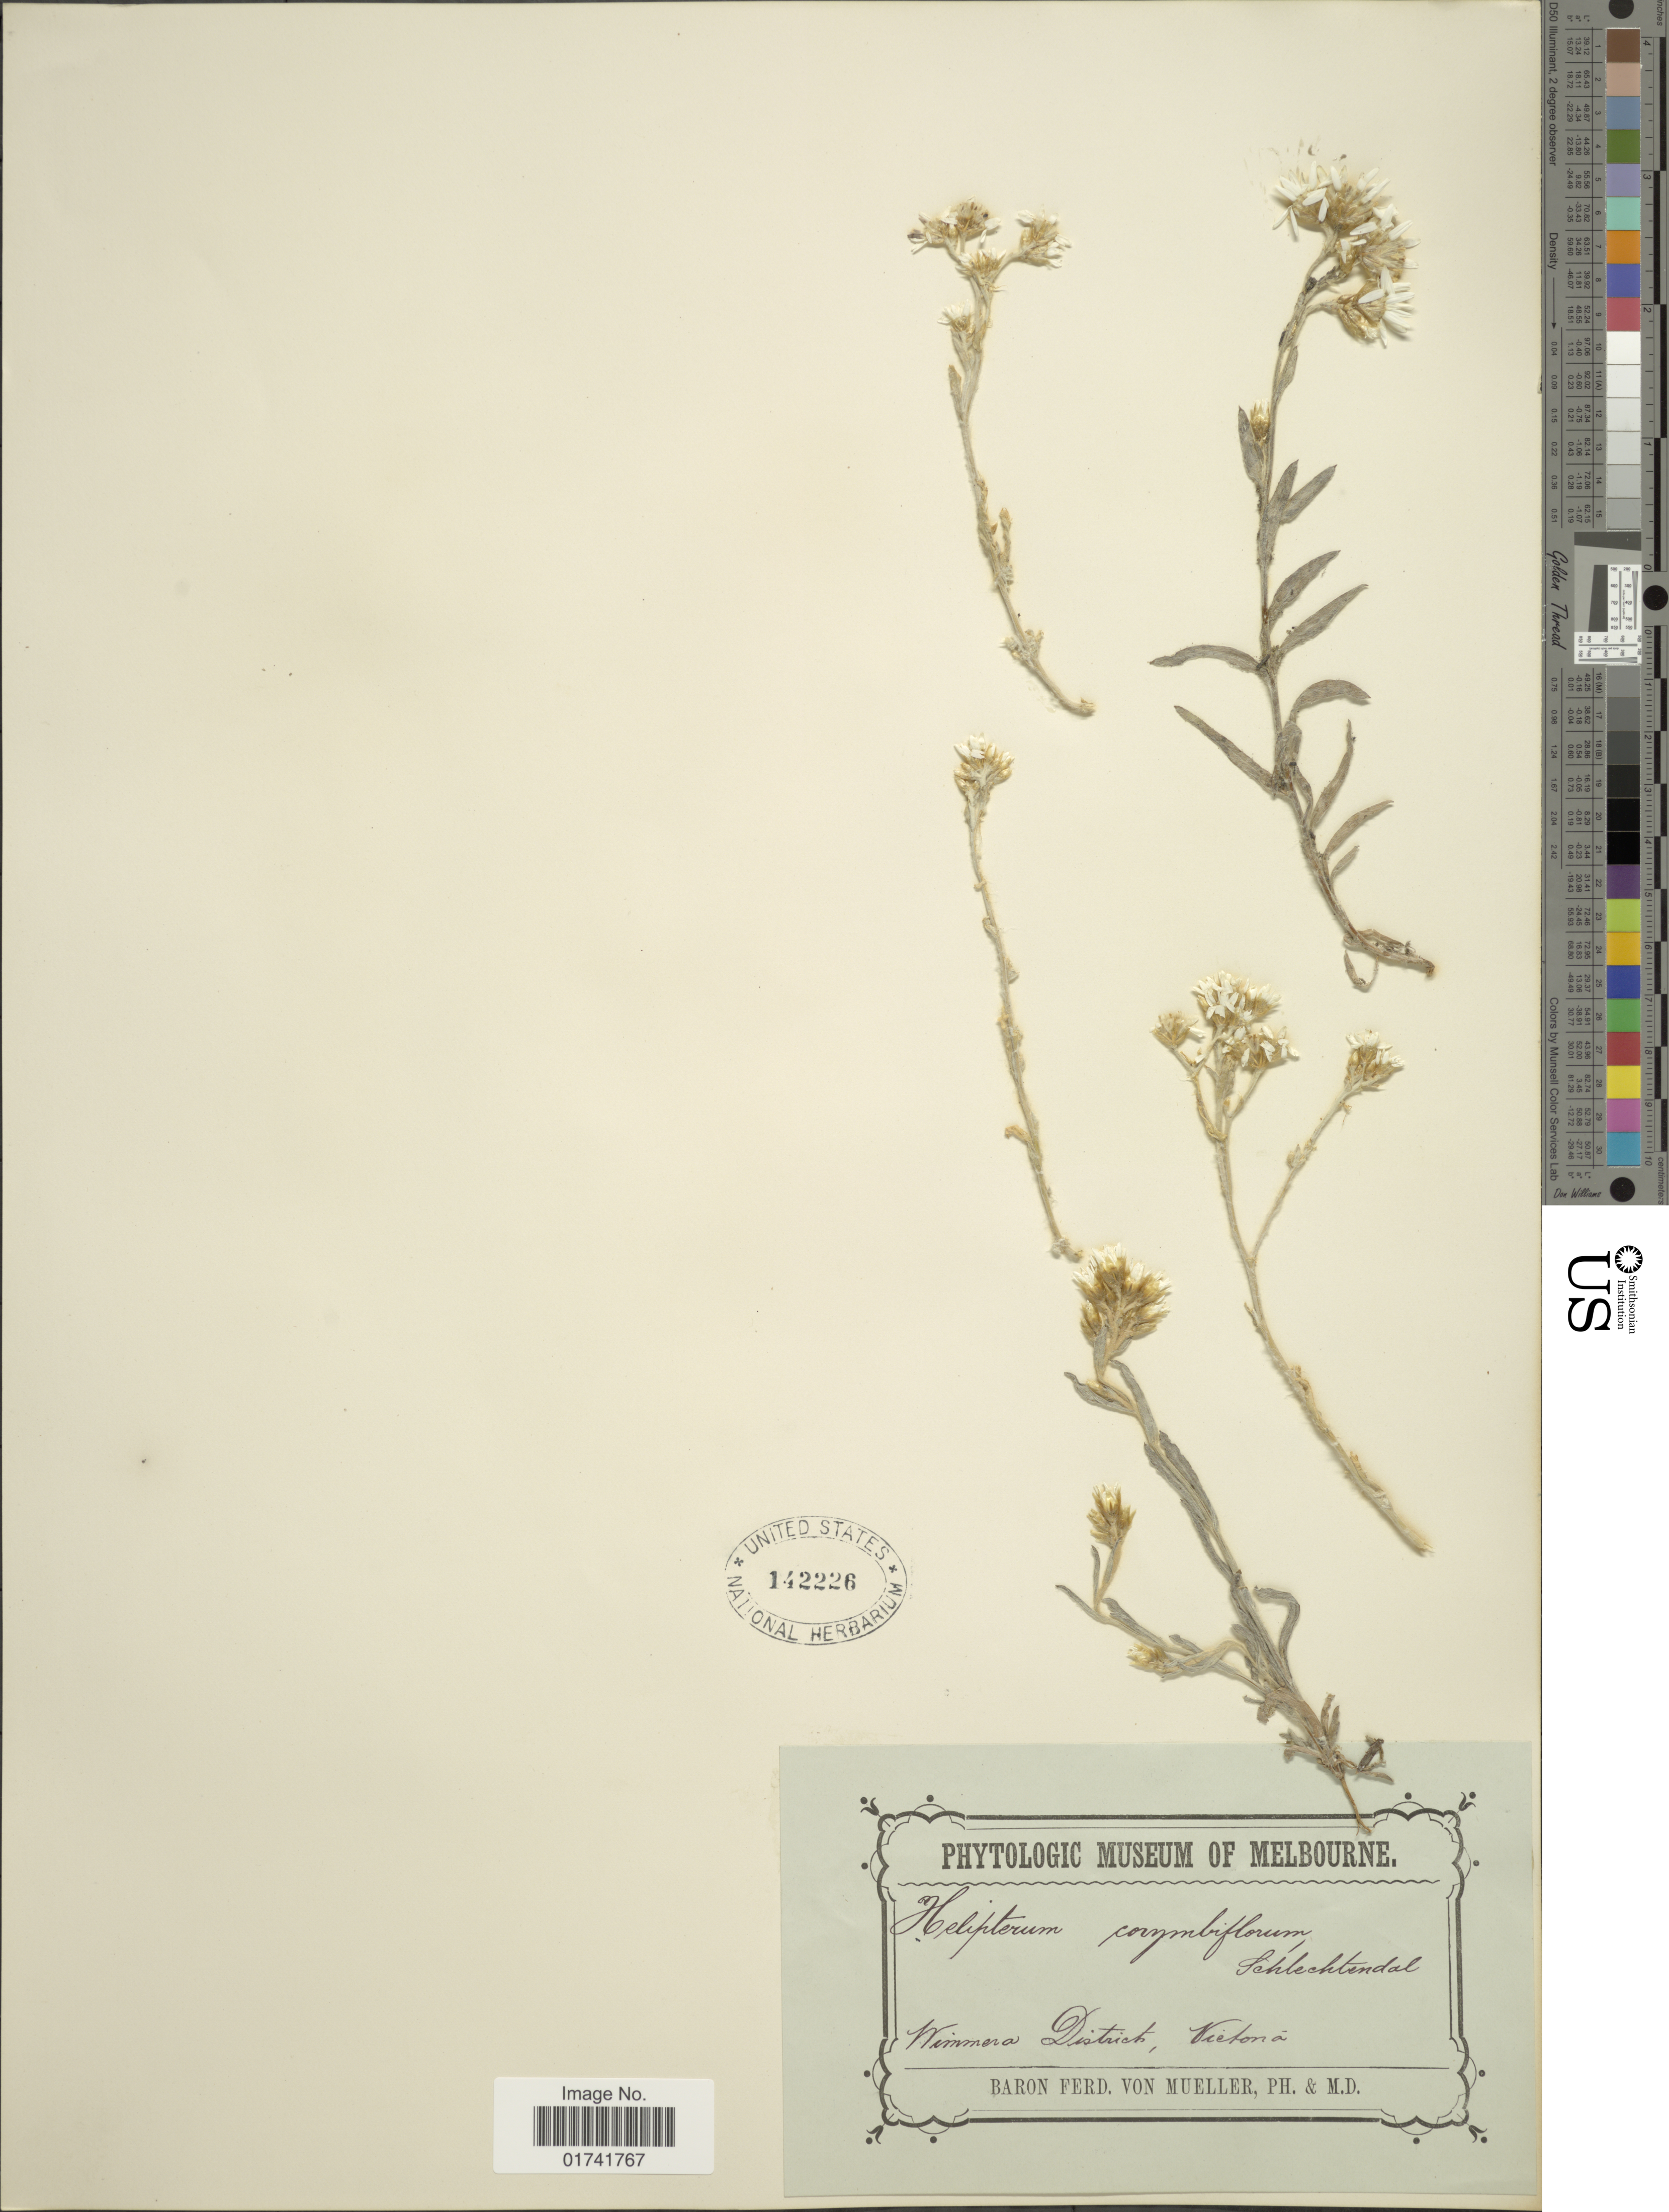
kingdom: Plantae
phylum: Tracheophyta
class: Magnoliopsida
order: Asterales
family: Asteraceae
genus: Rhodanthe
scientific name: Rhodanthe corymbiflora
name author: (Schltdl.) Paul G. Wilson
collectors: F. von Mueller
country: Australia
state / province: Victoria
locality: Wimmera District, Victoria.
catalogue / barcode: US 142226